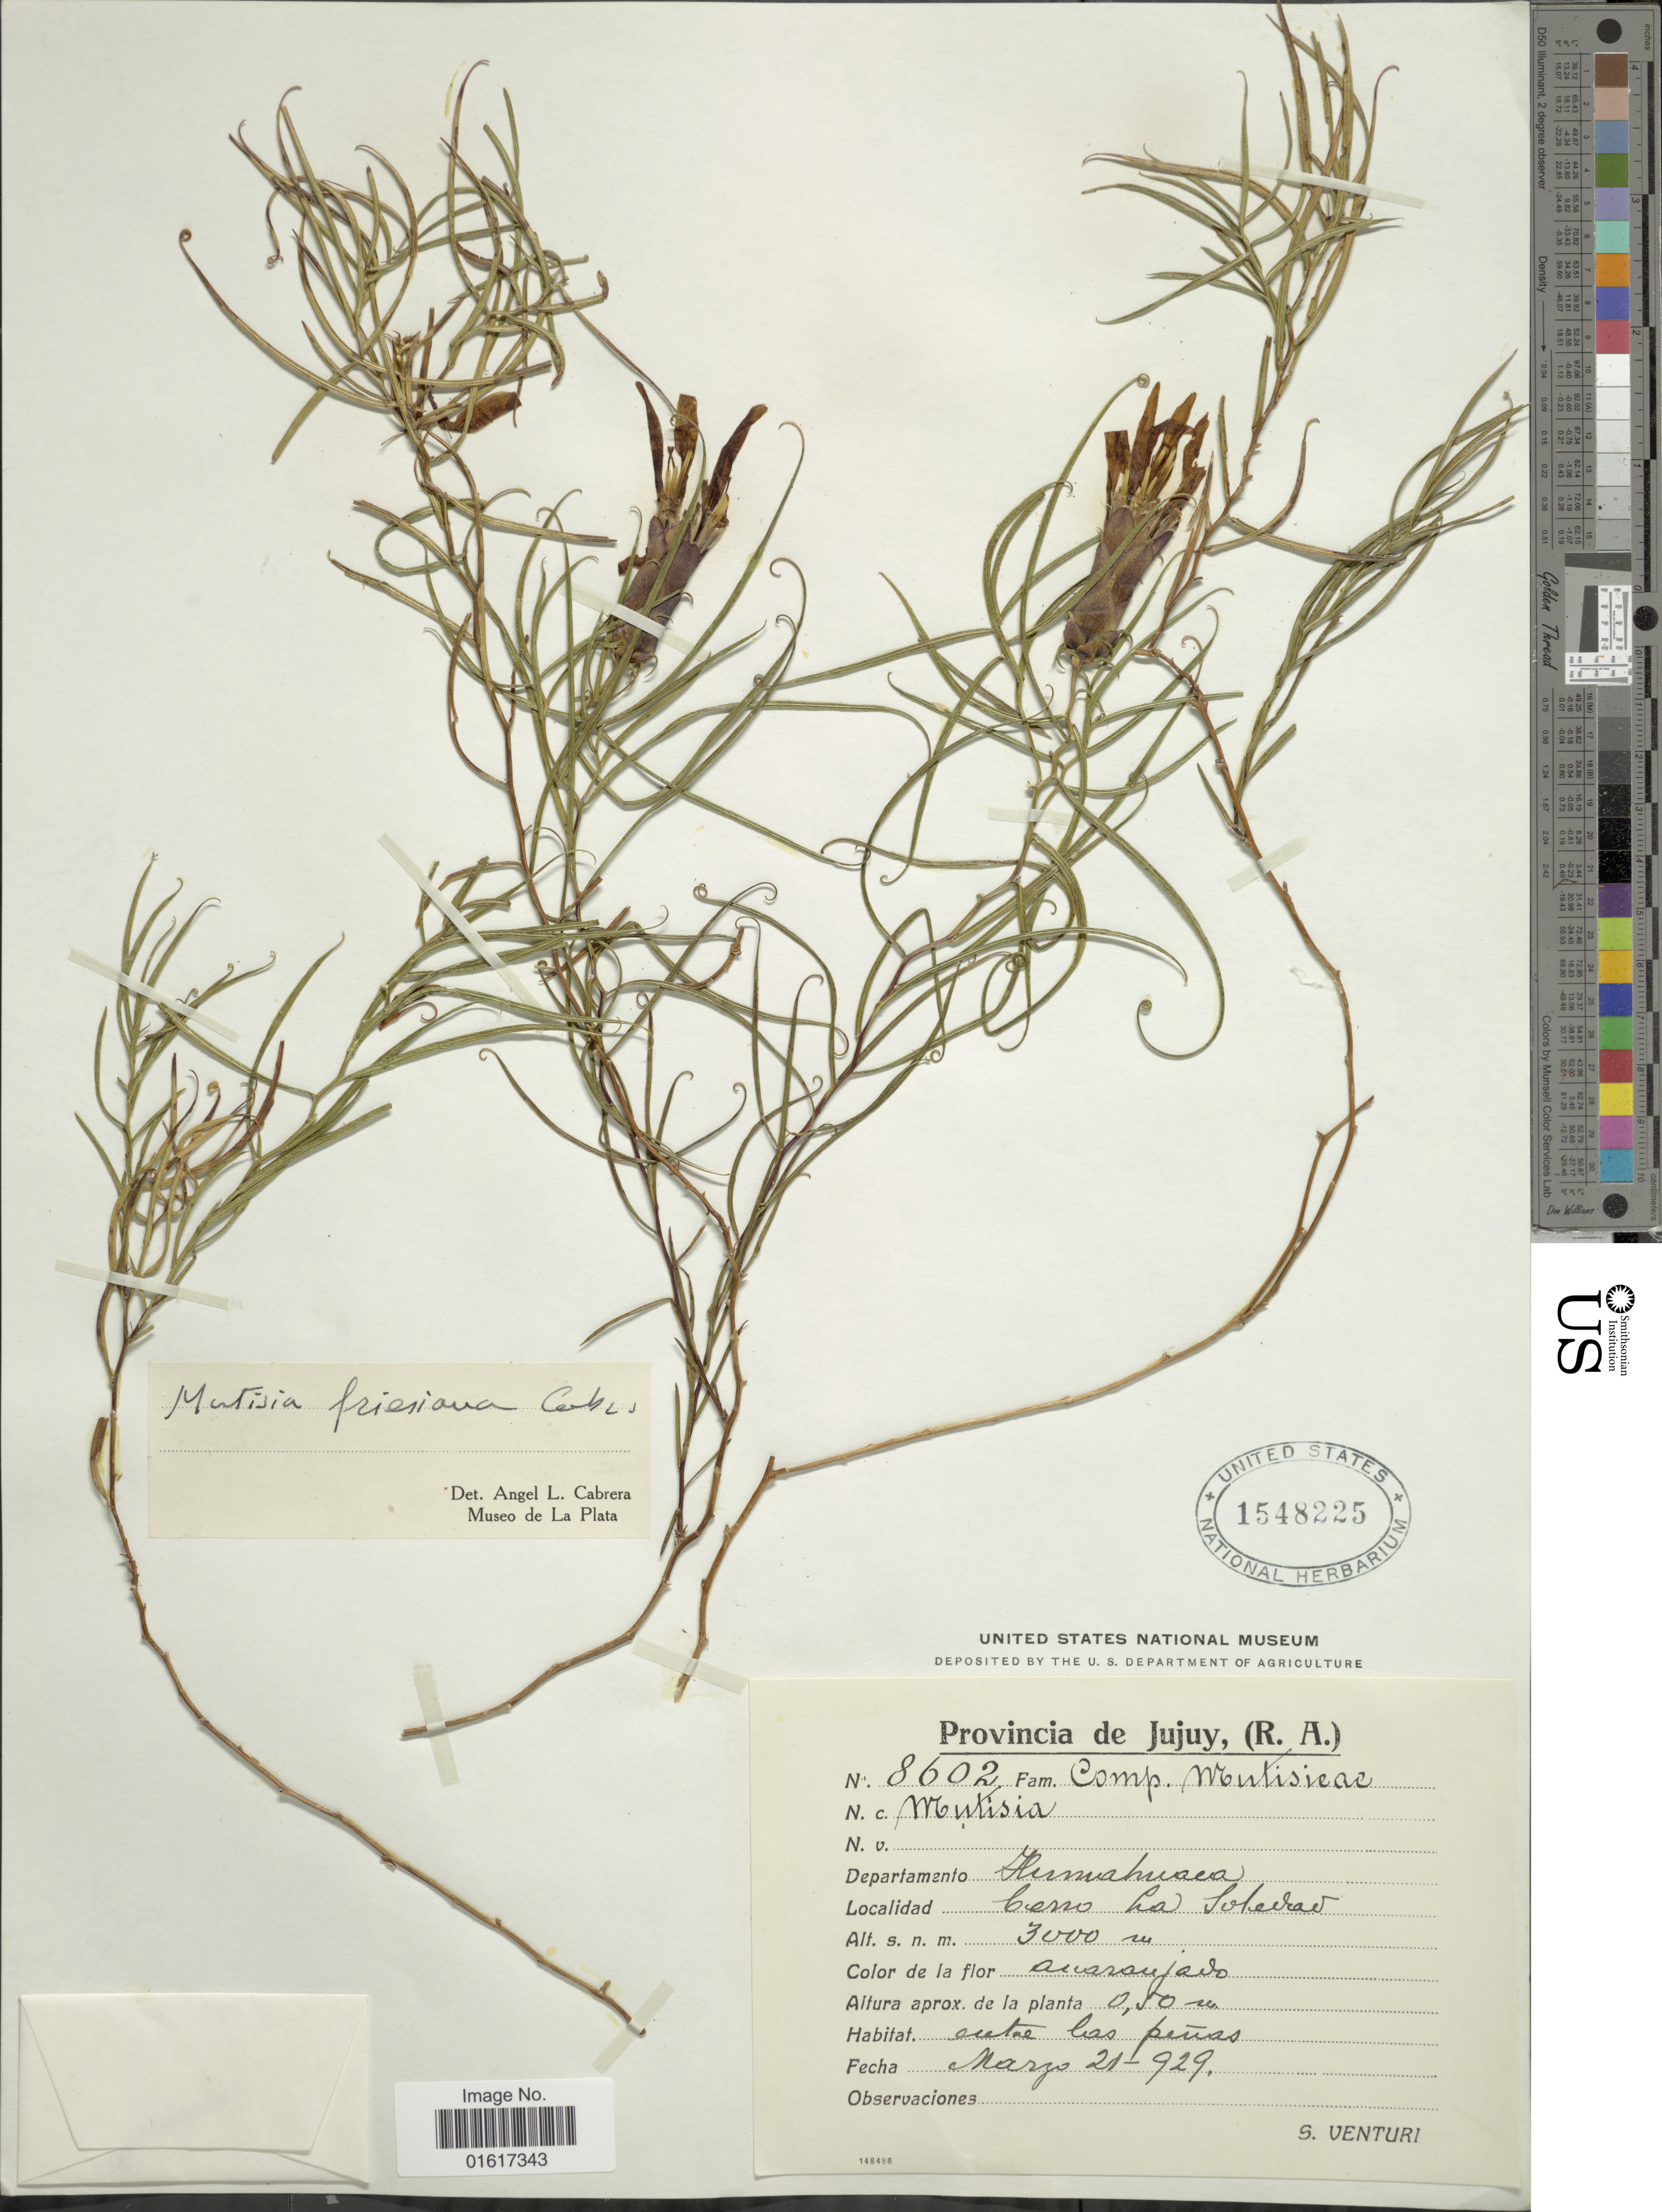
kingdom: Plantae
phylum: Tracheophyta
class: Magnoliopsida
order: Asterales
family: Asteraceae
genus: Mutisia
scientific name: Mutisia friesiana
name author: Cabrera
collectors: S. Venturi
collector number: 8602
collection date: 1929-03-21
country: Argentina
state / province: Jujuy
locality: Departamento Hermahuava. Cerro La Sutedad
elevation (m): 3000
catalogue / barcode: US 1548225